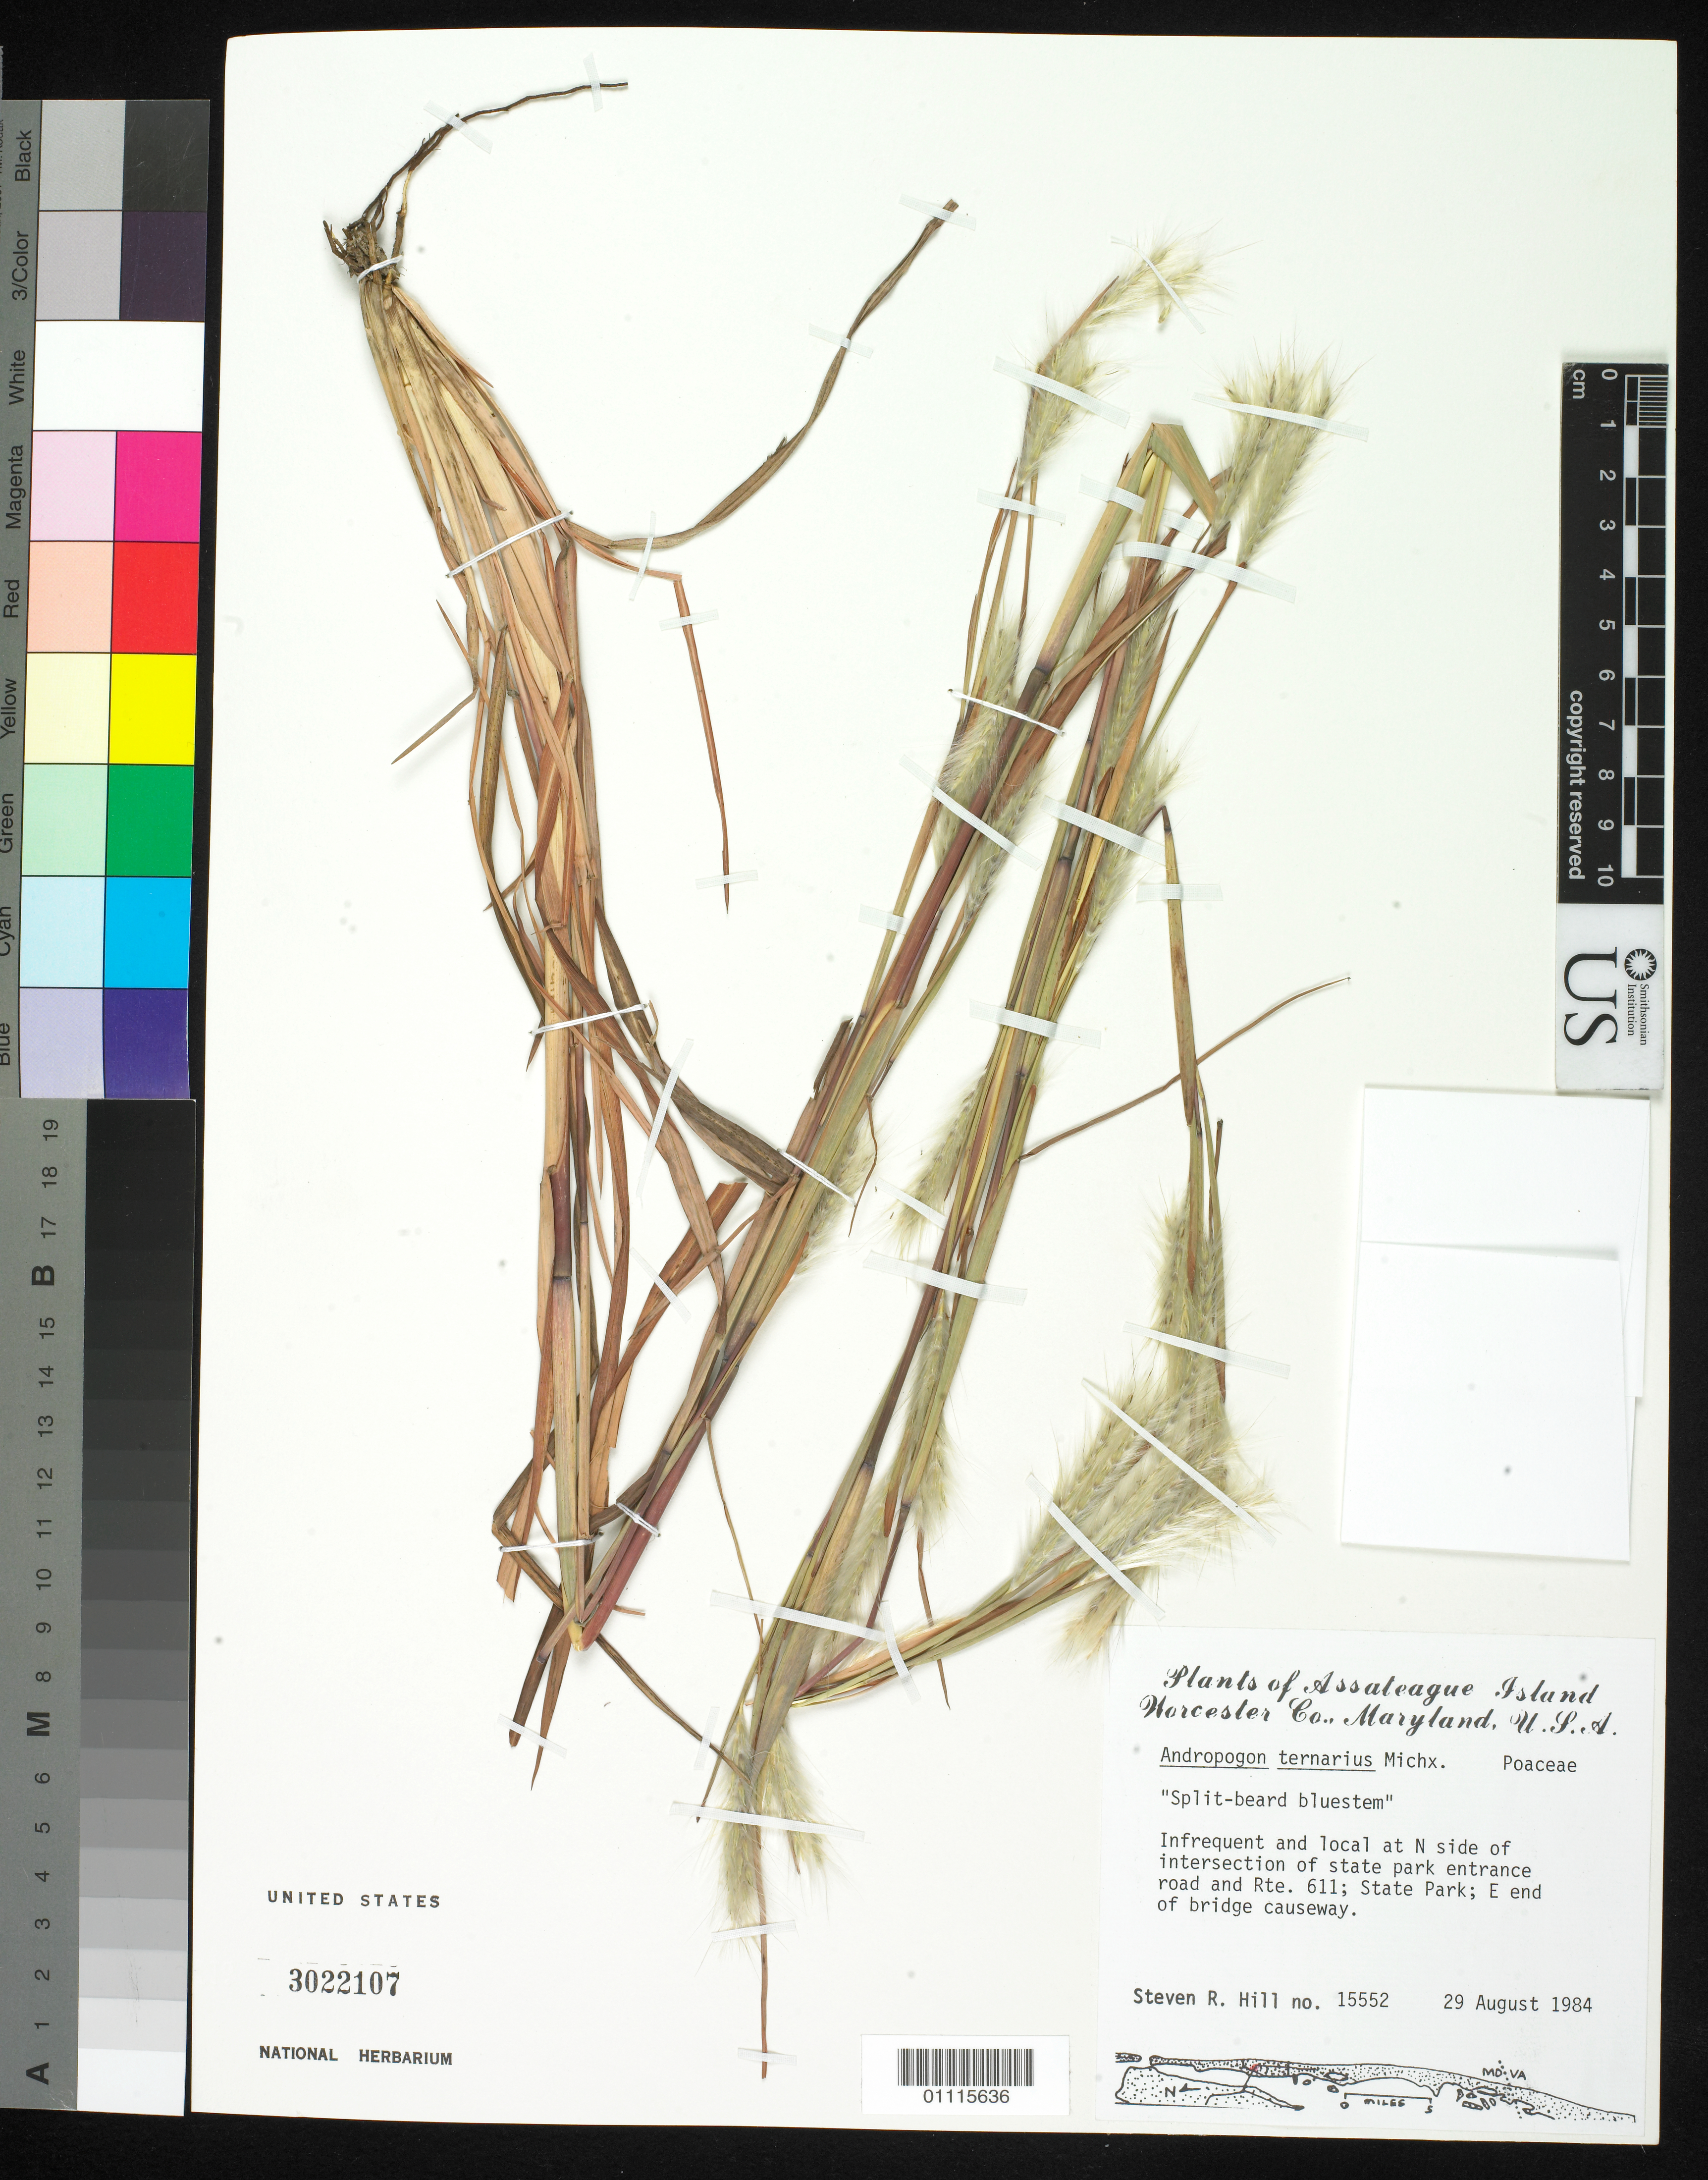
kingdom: Plantae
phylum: Tracheophyta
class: Liliopsida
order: Poales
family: Poaceae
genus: Andropogon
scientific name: Andropogon ternarius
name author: Michx.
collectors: S. R. Hill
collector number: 15552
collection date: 1984-08-29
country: United States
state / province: Maryland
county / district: Worcester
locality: N side of intersection of state park entrance road and Rte. 611; State Park; E end of bridge causeway.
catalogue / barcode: US 3022107